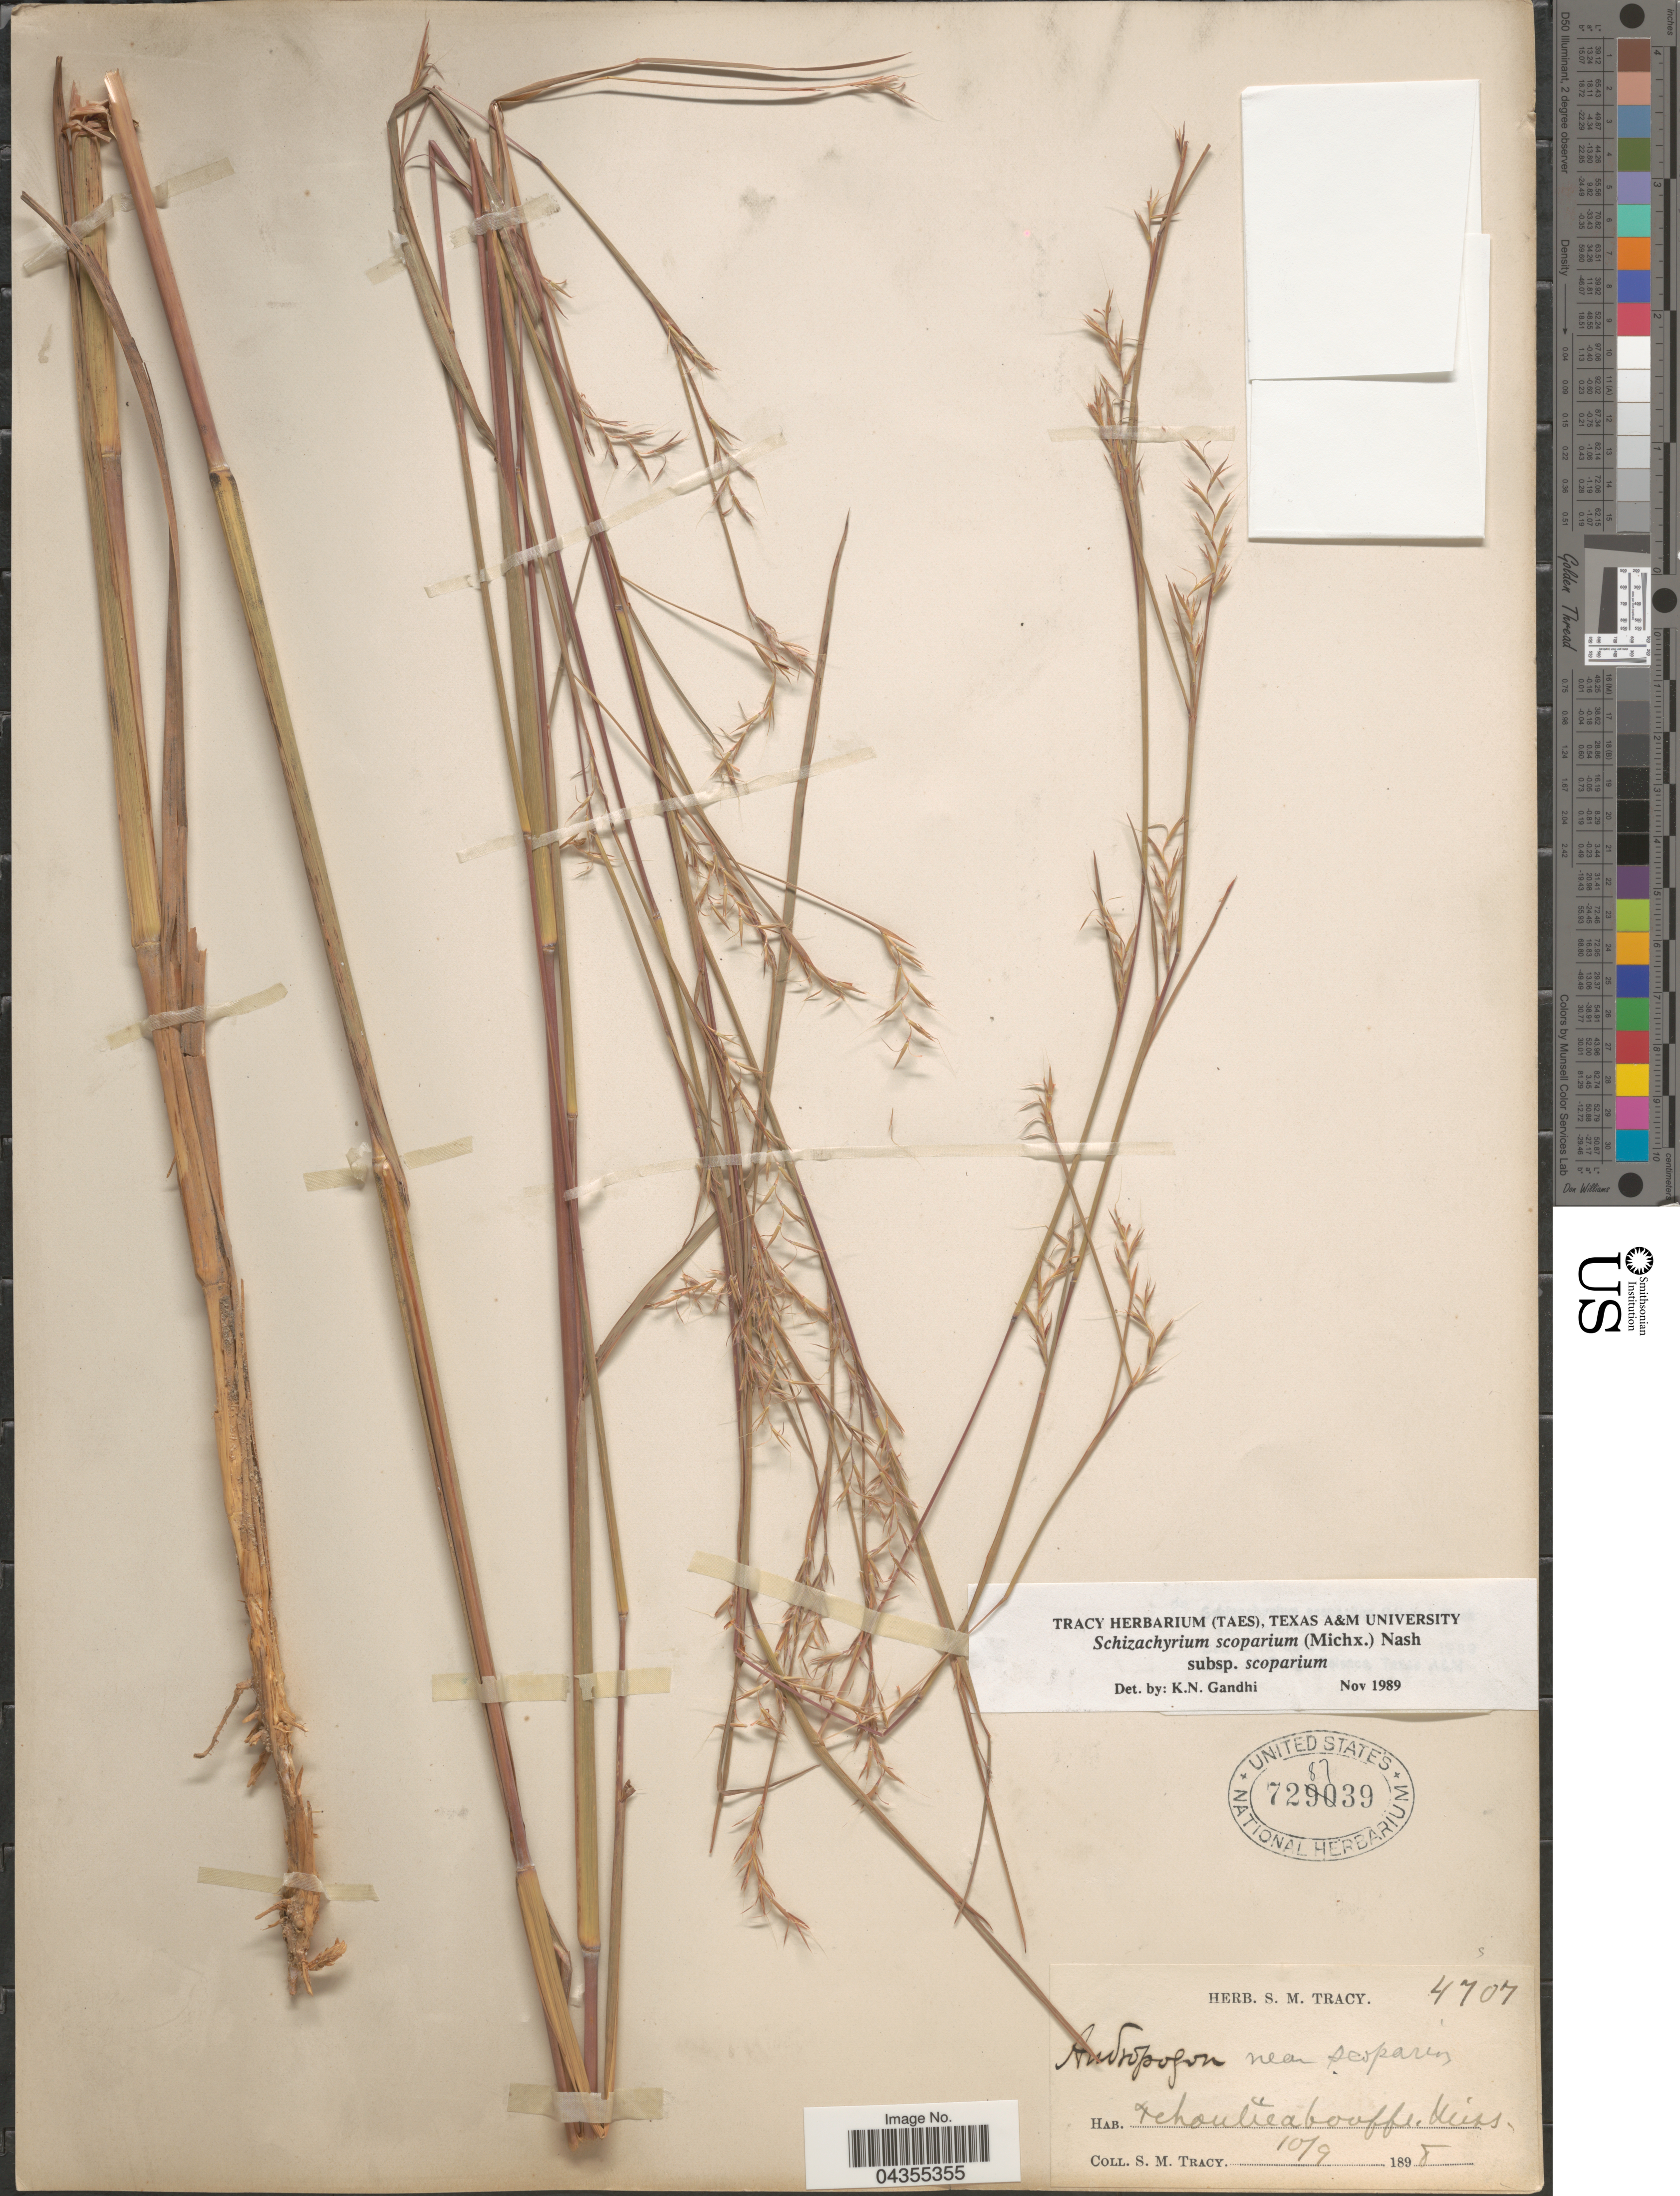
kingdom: Plantae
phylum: Tracheophyta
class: Liliopsida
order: Poales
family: Poaceae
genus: Schizachyrium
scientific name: Schizachyrium scoparium var. scoparium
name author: (Michx.) Nash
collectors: S. M. Tracy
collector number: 4707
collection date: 1898-10-09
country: United States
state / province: Mississippi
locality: Tchoutacabouffa.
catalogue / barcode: US 728739